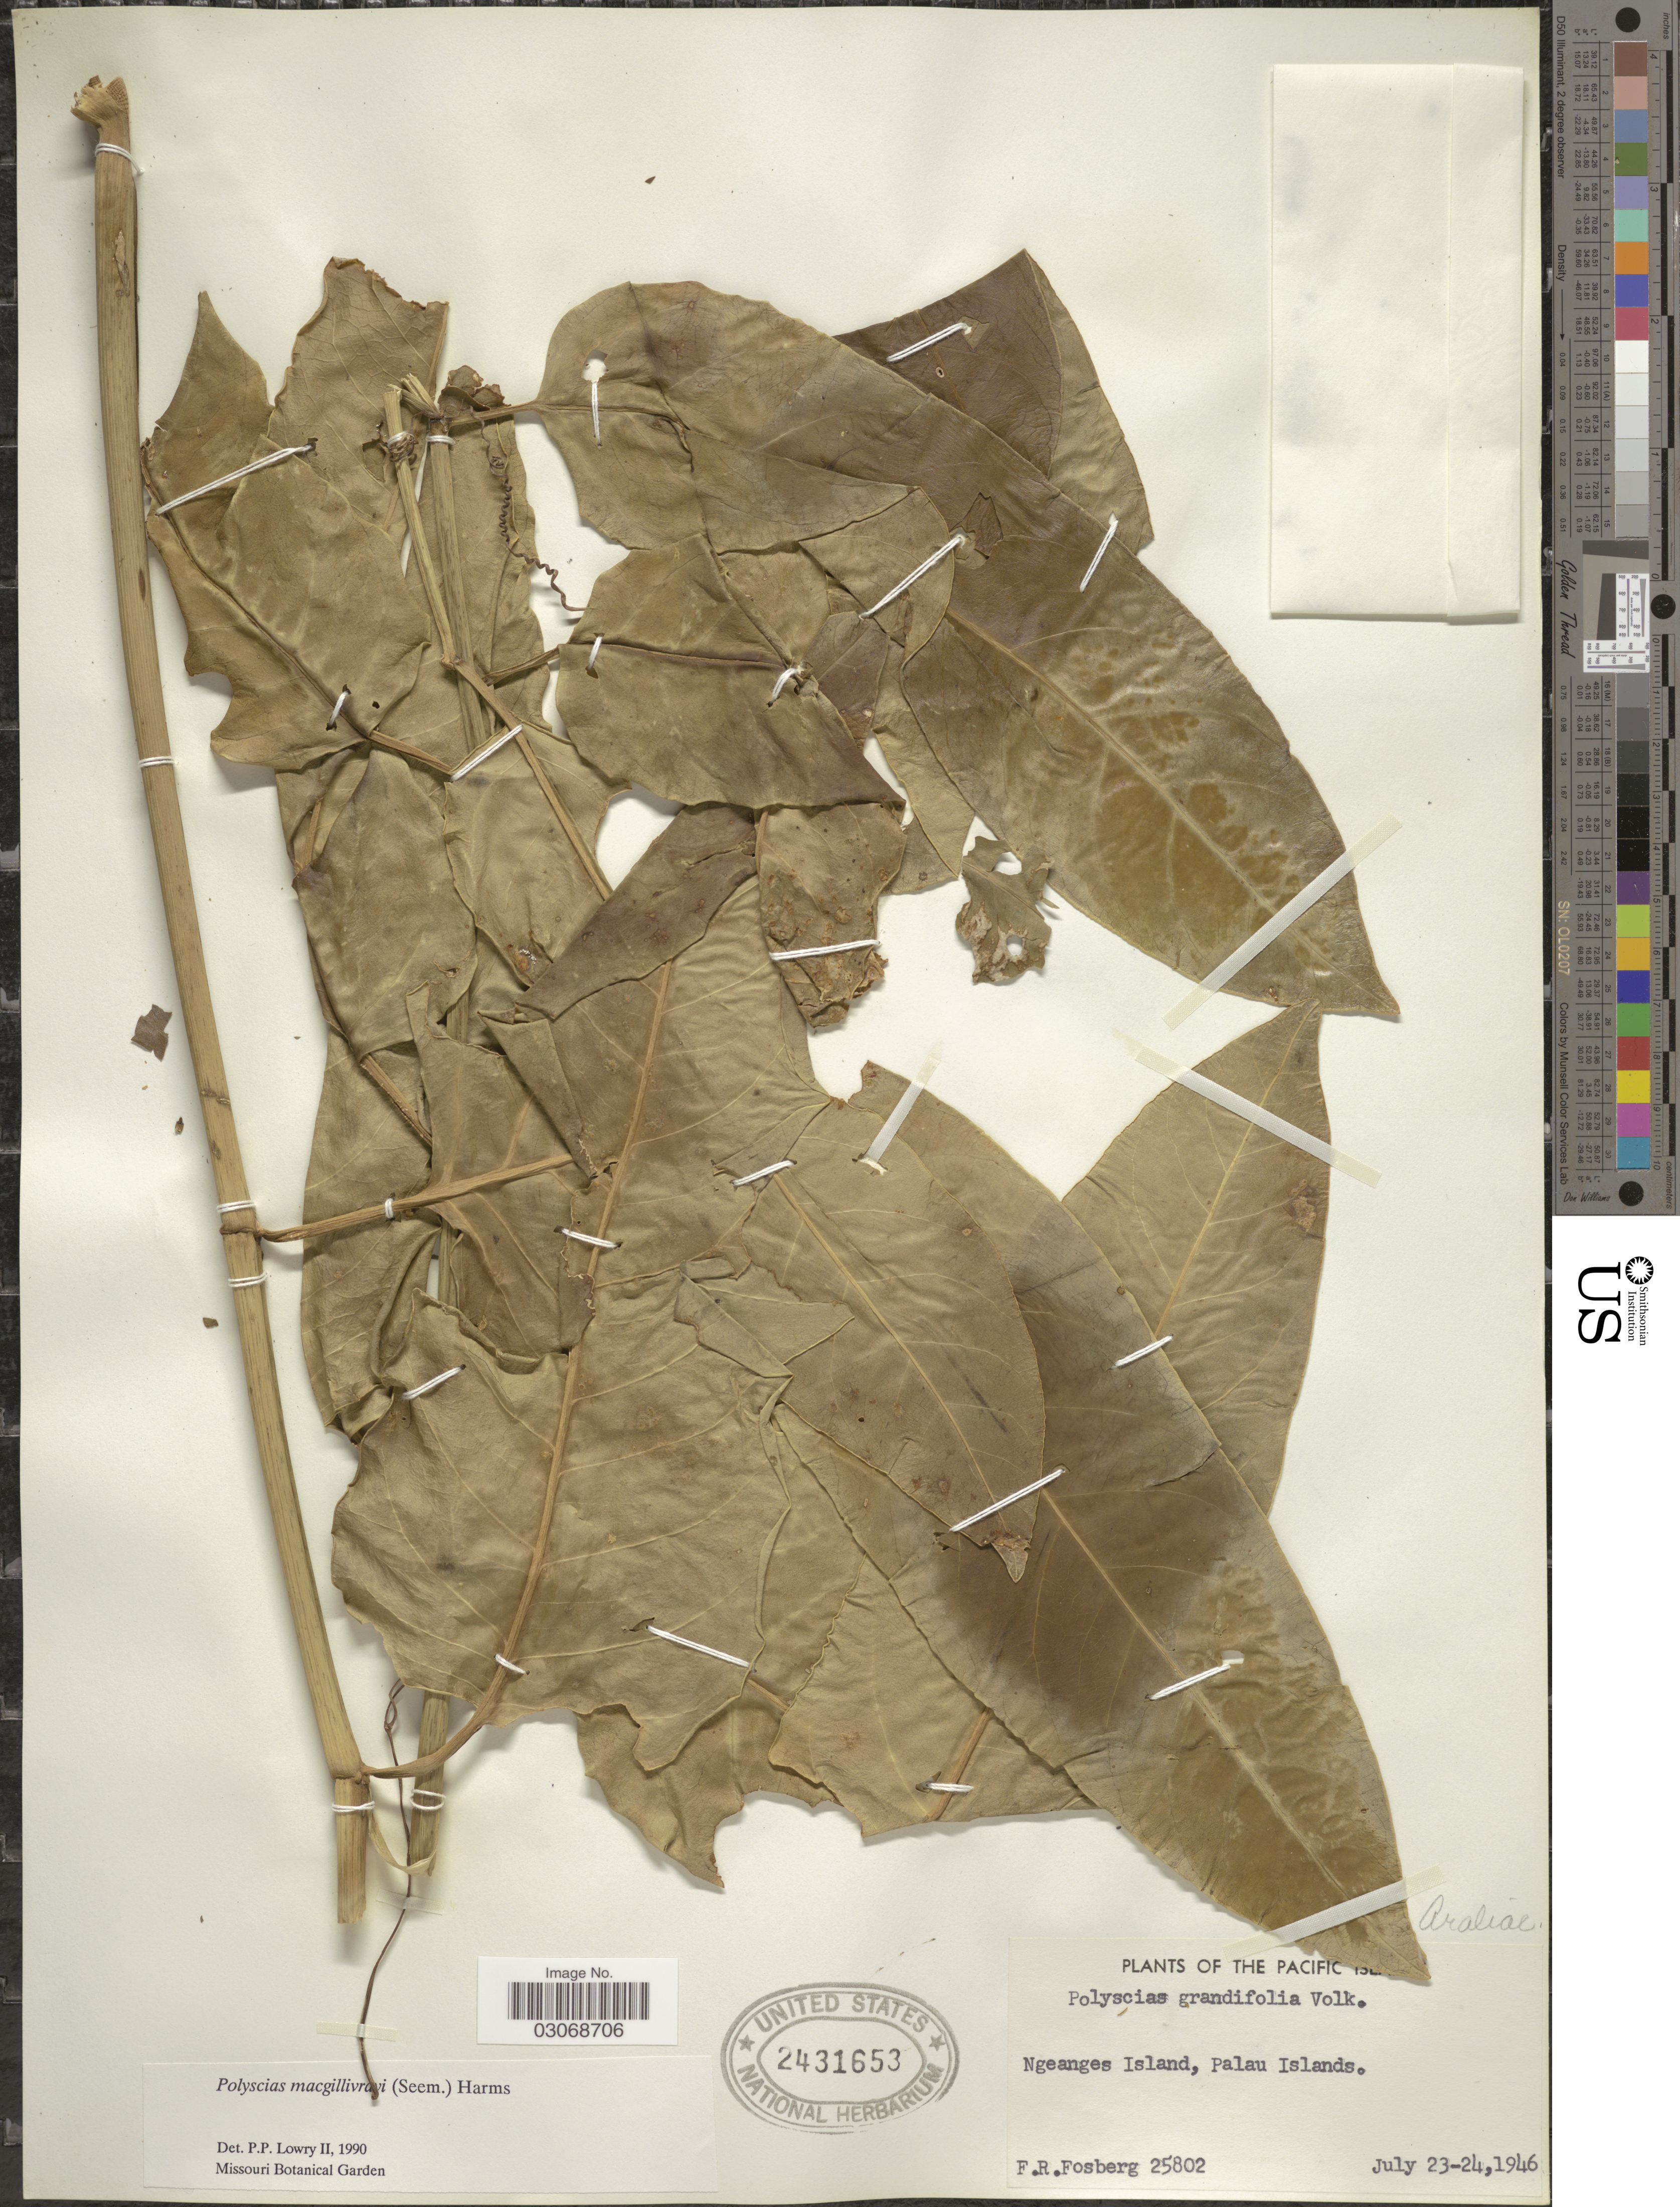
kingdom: Plantae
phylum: Tracheophyta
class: Magnoliopsida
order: Apiales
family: Araliaceae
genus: Polyscias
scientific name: Polyscias macgillivrayi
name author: Harms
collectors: F. R. Fosberg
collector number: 25802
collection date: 1946-07-23/1946-07-24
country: Palau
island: Ngeanges (Gaiangas)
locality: The Pacific [illegible text]. Ngeanges Island, Palau Islands.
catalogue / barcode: US 2431653